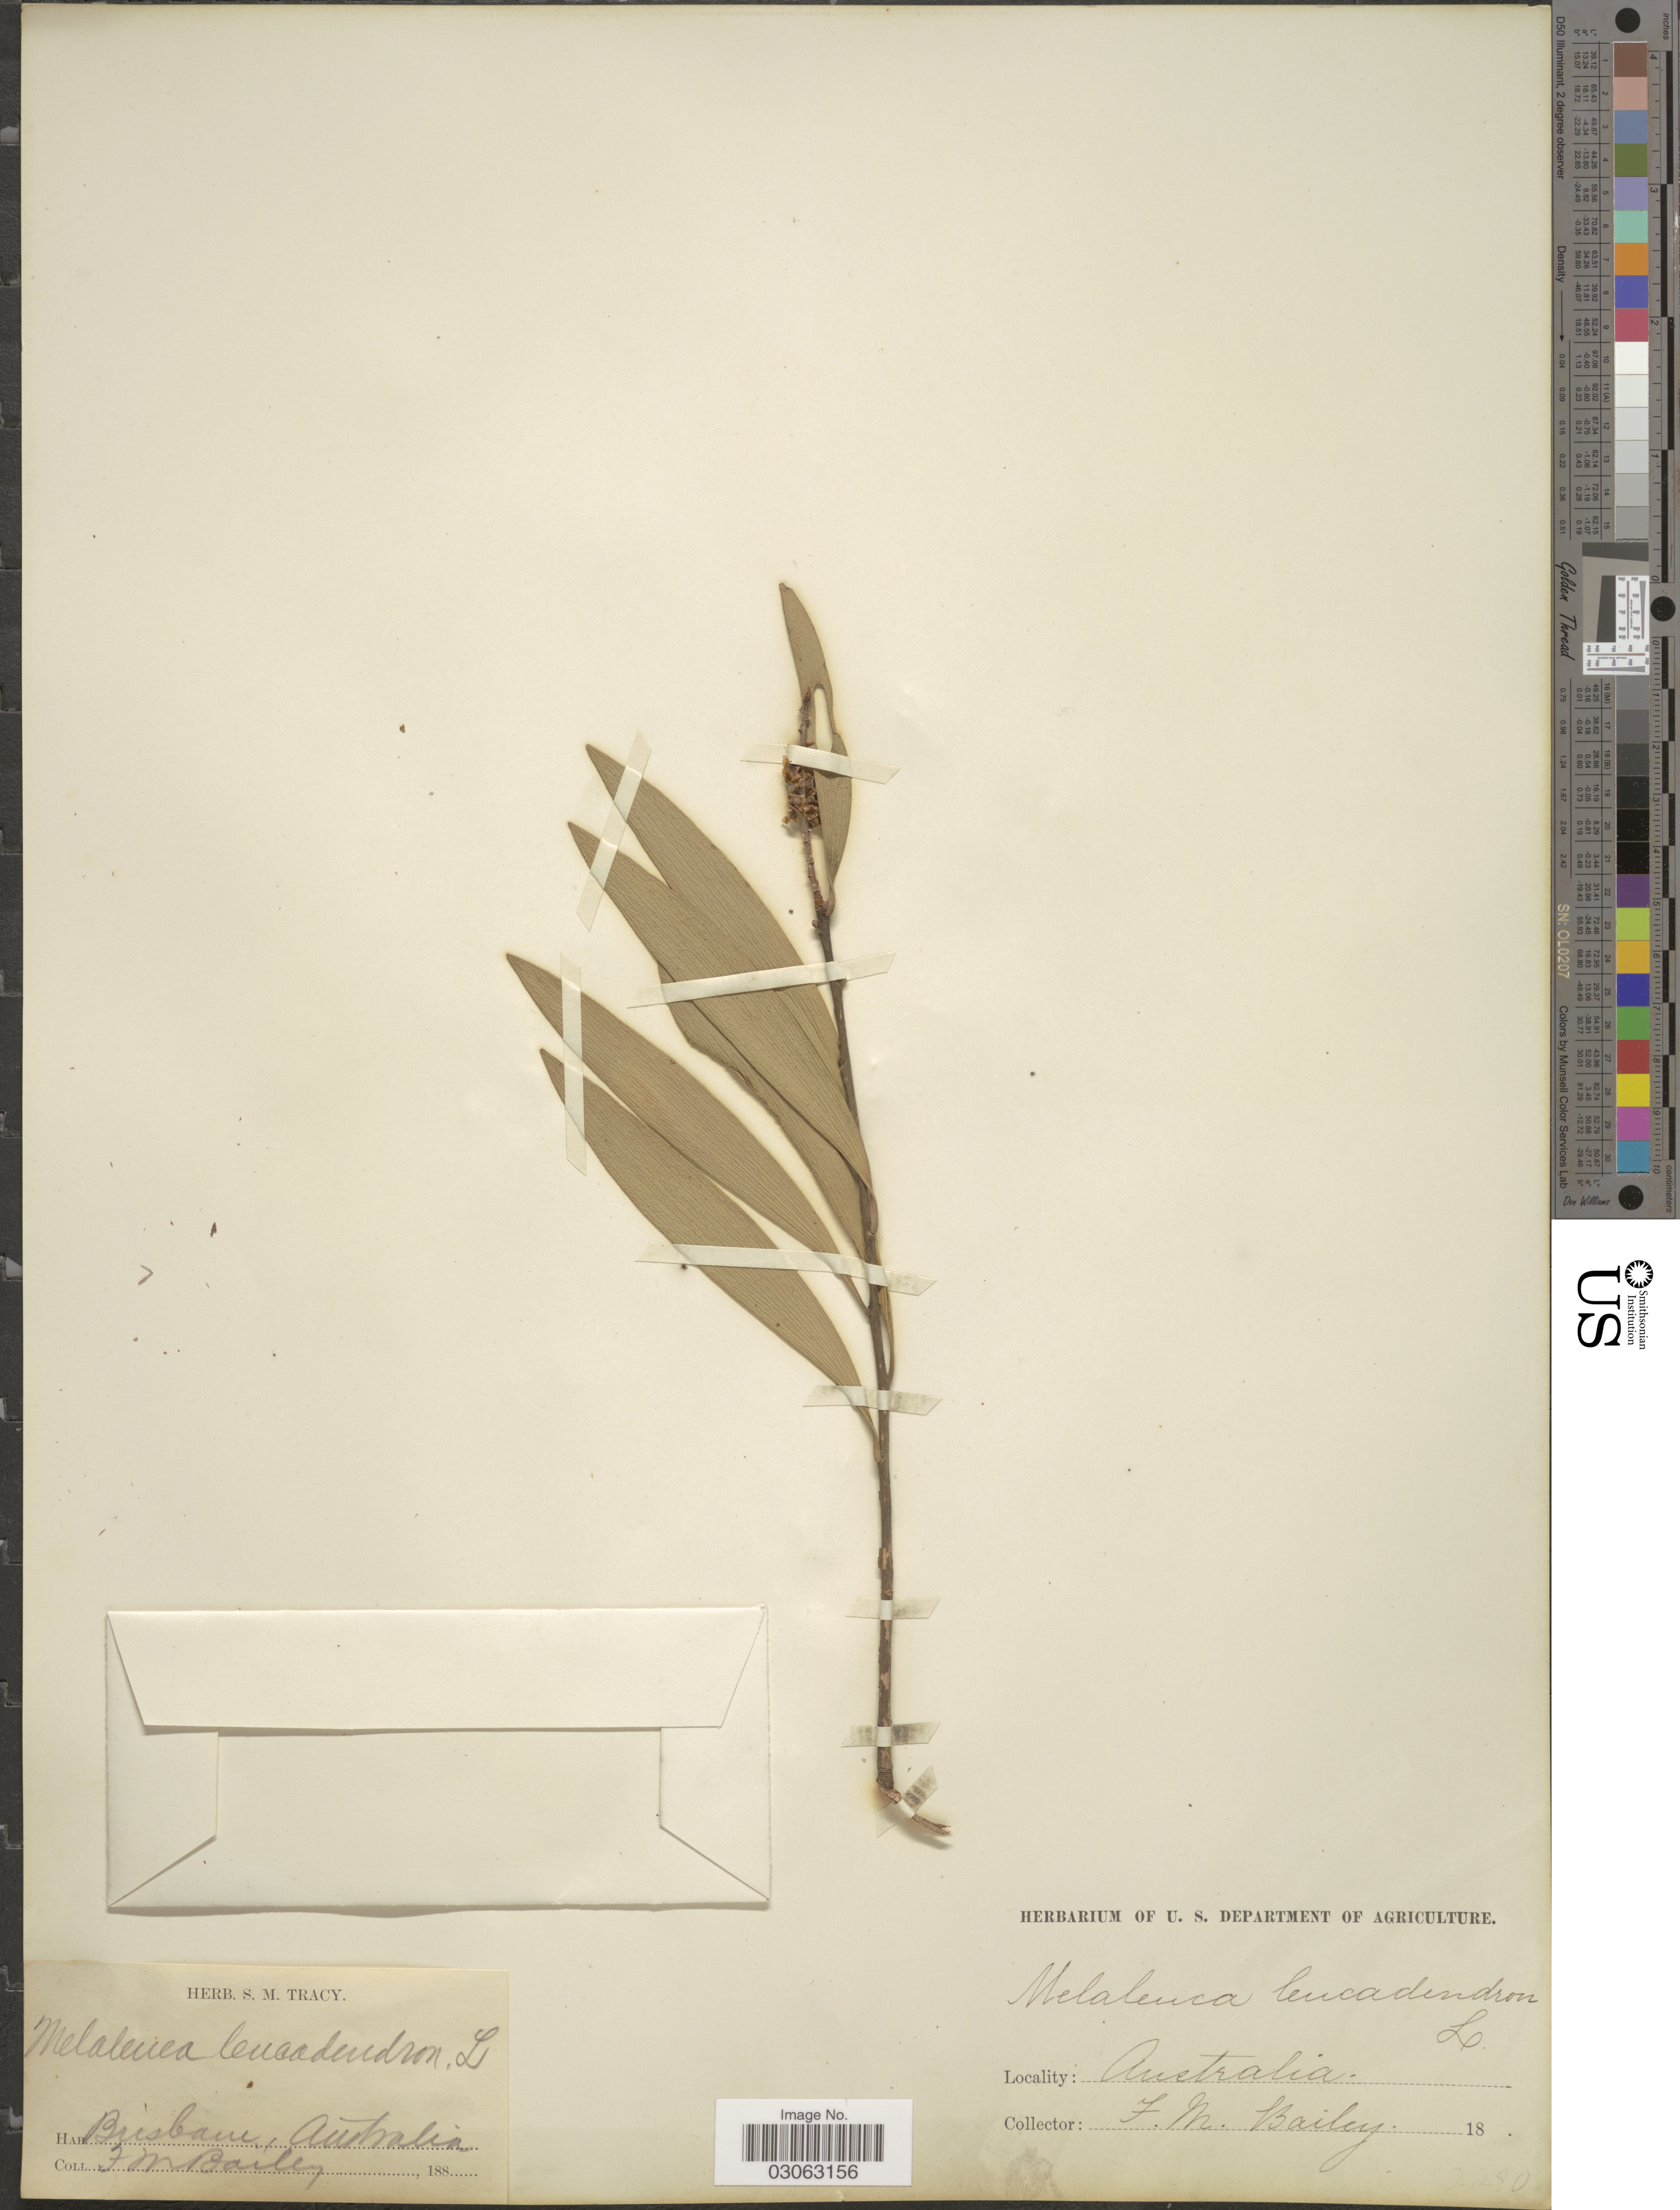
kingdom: Plantae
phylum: Tracheophyta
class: Magnoliopsida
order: Myrtales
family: Myrtaceae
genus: Melaleuca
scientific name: Melaleuca leucadendra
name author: (L.) L.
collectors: F. M. Bailey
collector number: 2250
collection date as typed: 188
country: Australia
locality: Brisbane.